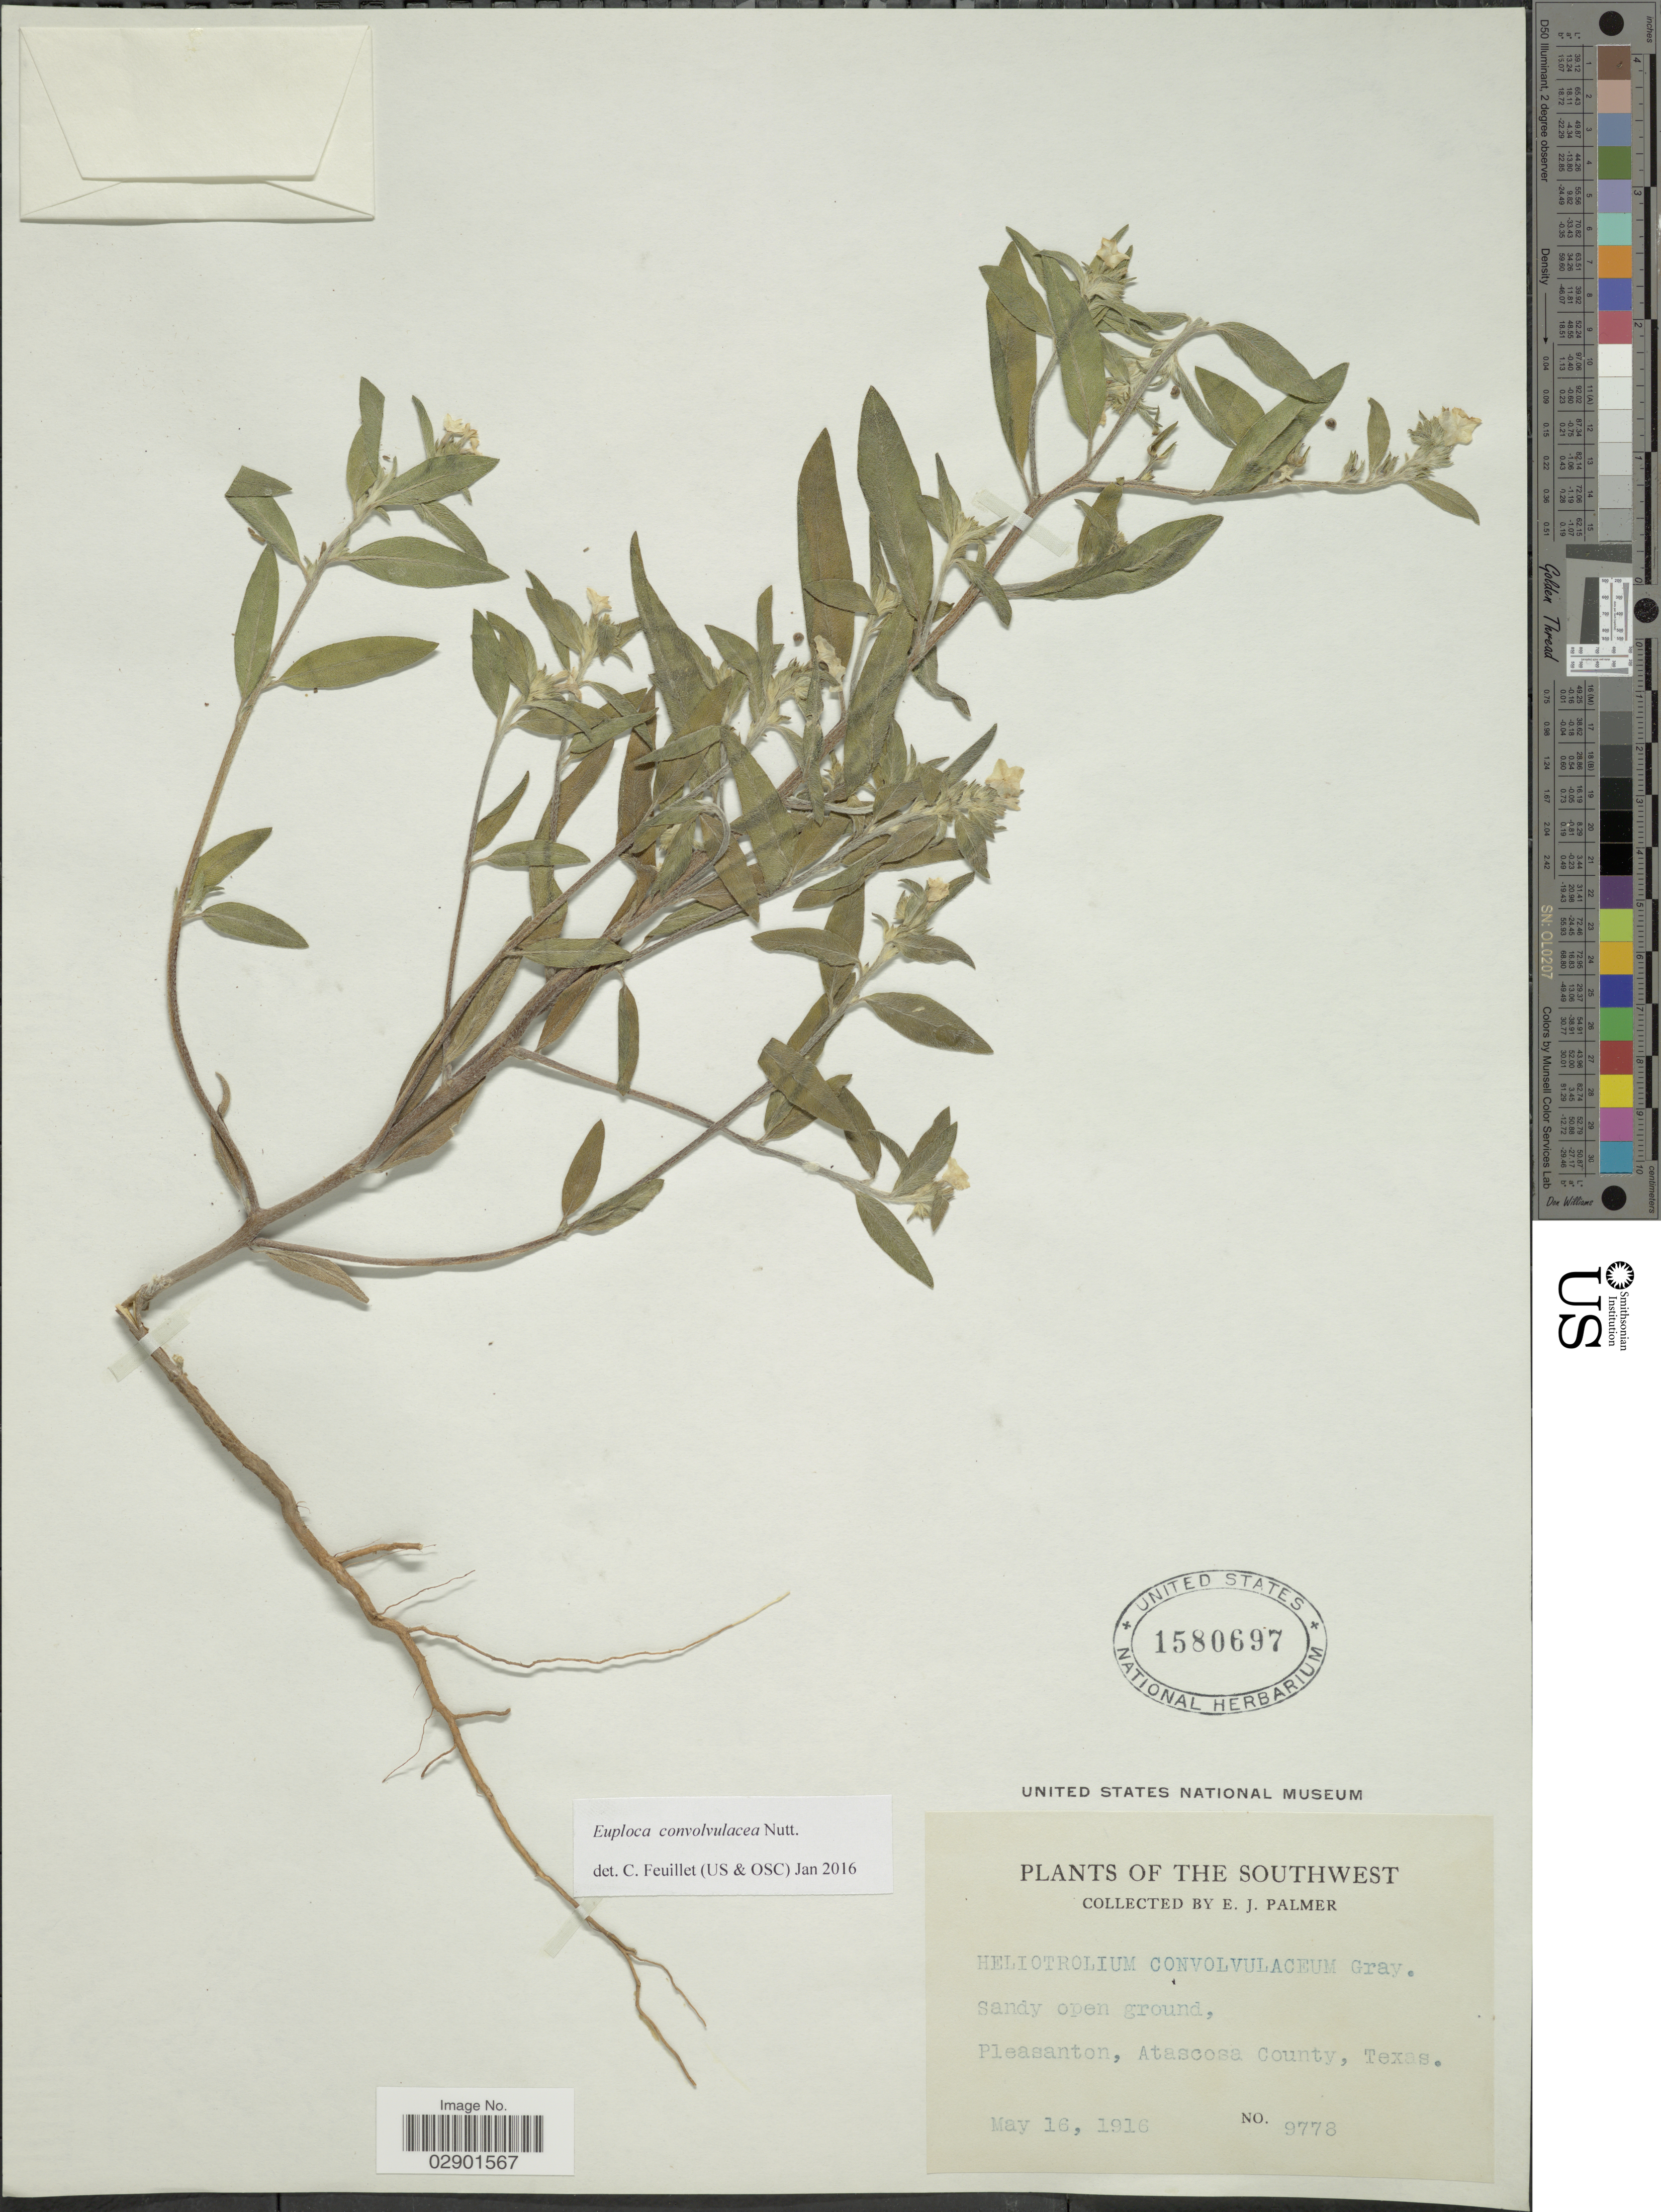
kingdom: Plantae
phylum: Tracheophyta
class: Magnoliopsida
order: Boraginales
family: Heliotropiaceae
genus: Euploca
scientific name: Euploca convolvulacea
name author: Nutt.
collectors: E. J. Palmer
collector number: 9778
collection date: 1916-05-16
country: United States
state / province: Texas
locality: The Southwest. Pleasanton, Atascosa County.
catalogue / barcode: US 1580697